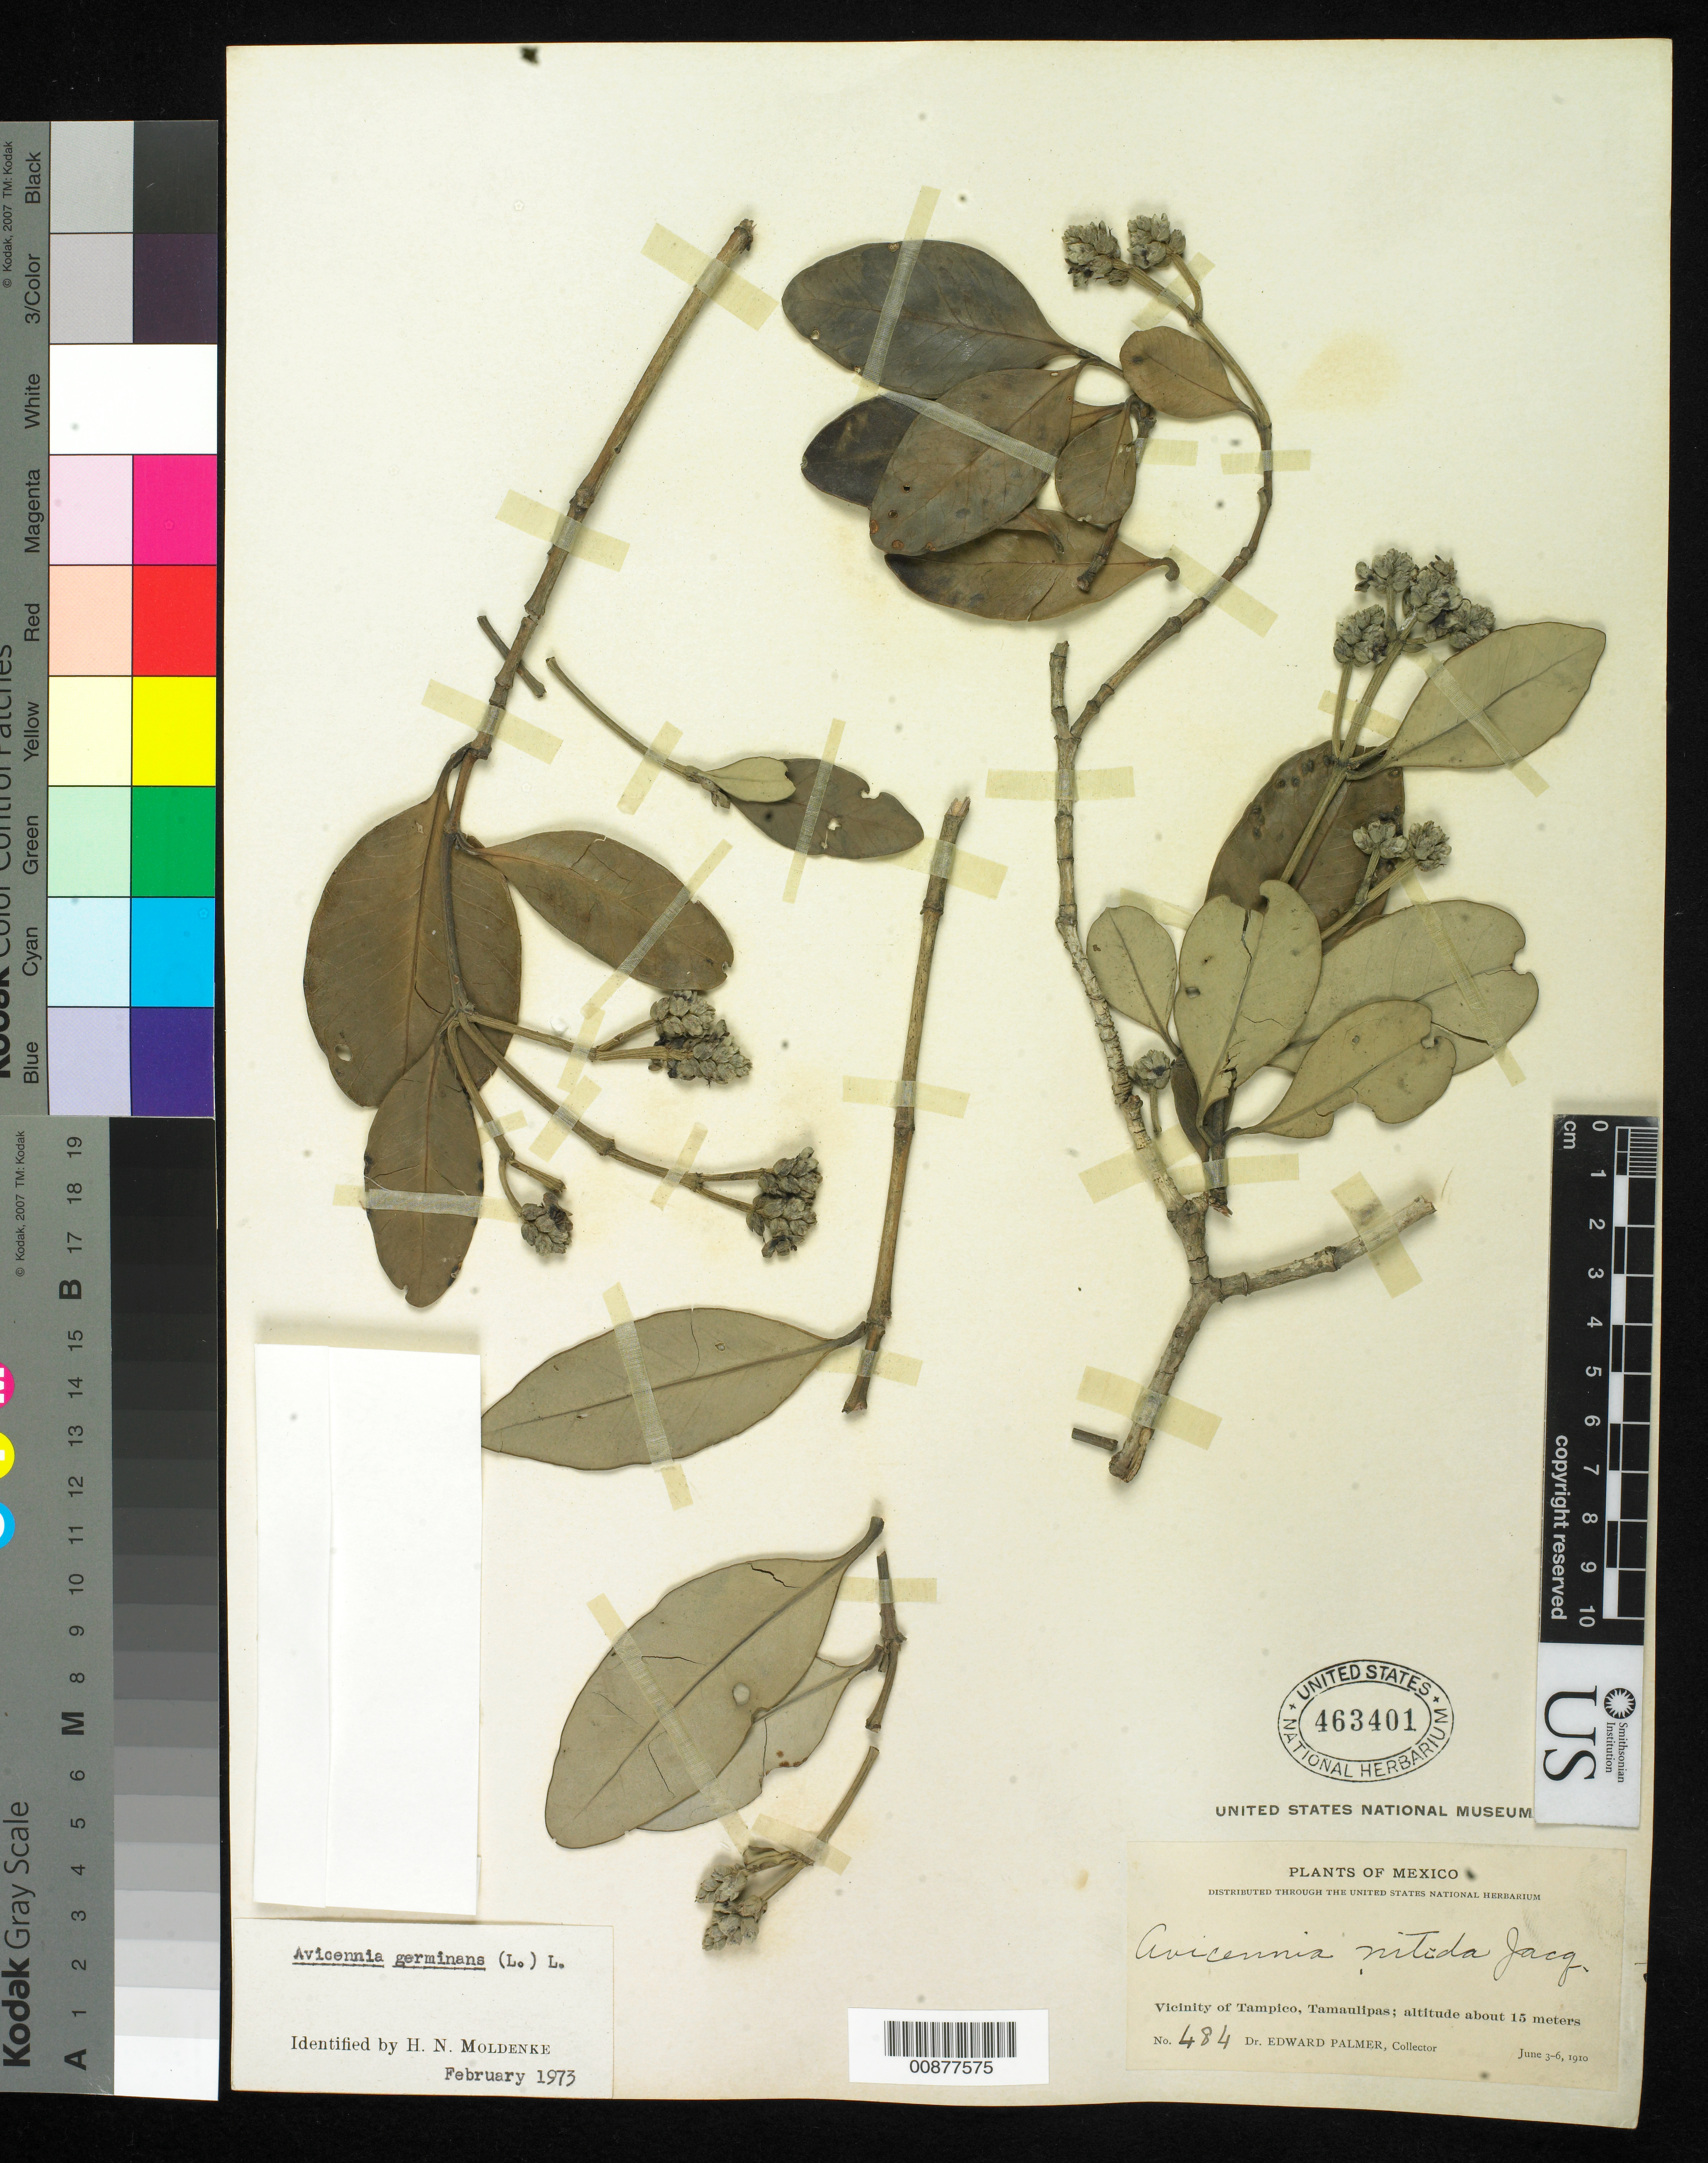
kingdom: Plantae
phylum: Tracheophyta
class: Magnoliopsida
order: Lamiales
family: Acanthaceae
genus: Avicennia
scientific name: Avicennia germinans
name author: (L.) L.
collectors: E. Palmer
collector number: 484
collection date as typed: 03 Jun 1910 to 06 Jun 1910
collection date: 1910-06-03/1910-06-06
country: Mexico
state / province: Tamaulipas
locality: Vicinity of Tampico, Tamaulipas.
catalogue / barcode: US 463401